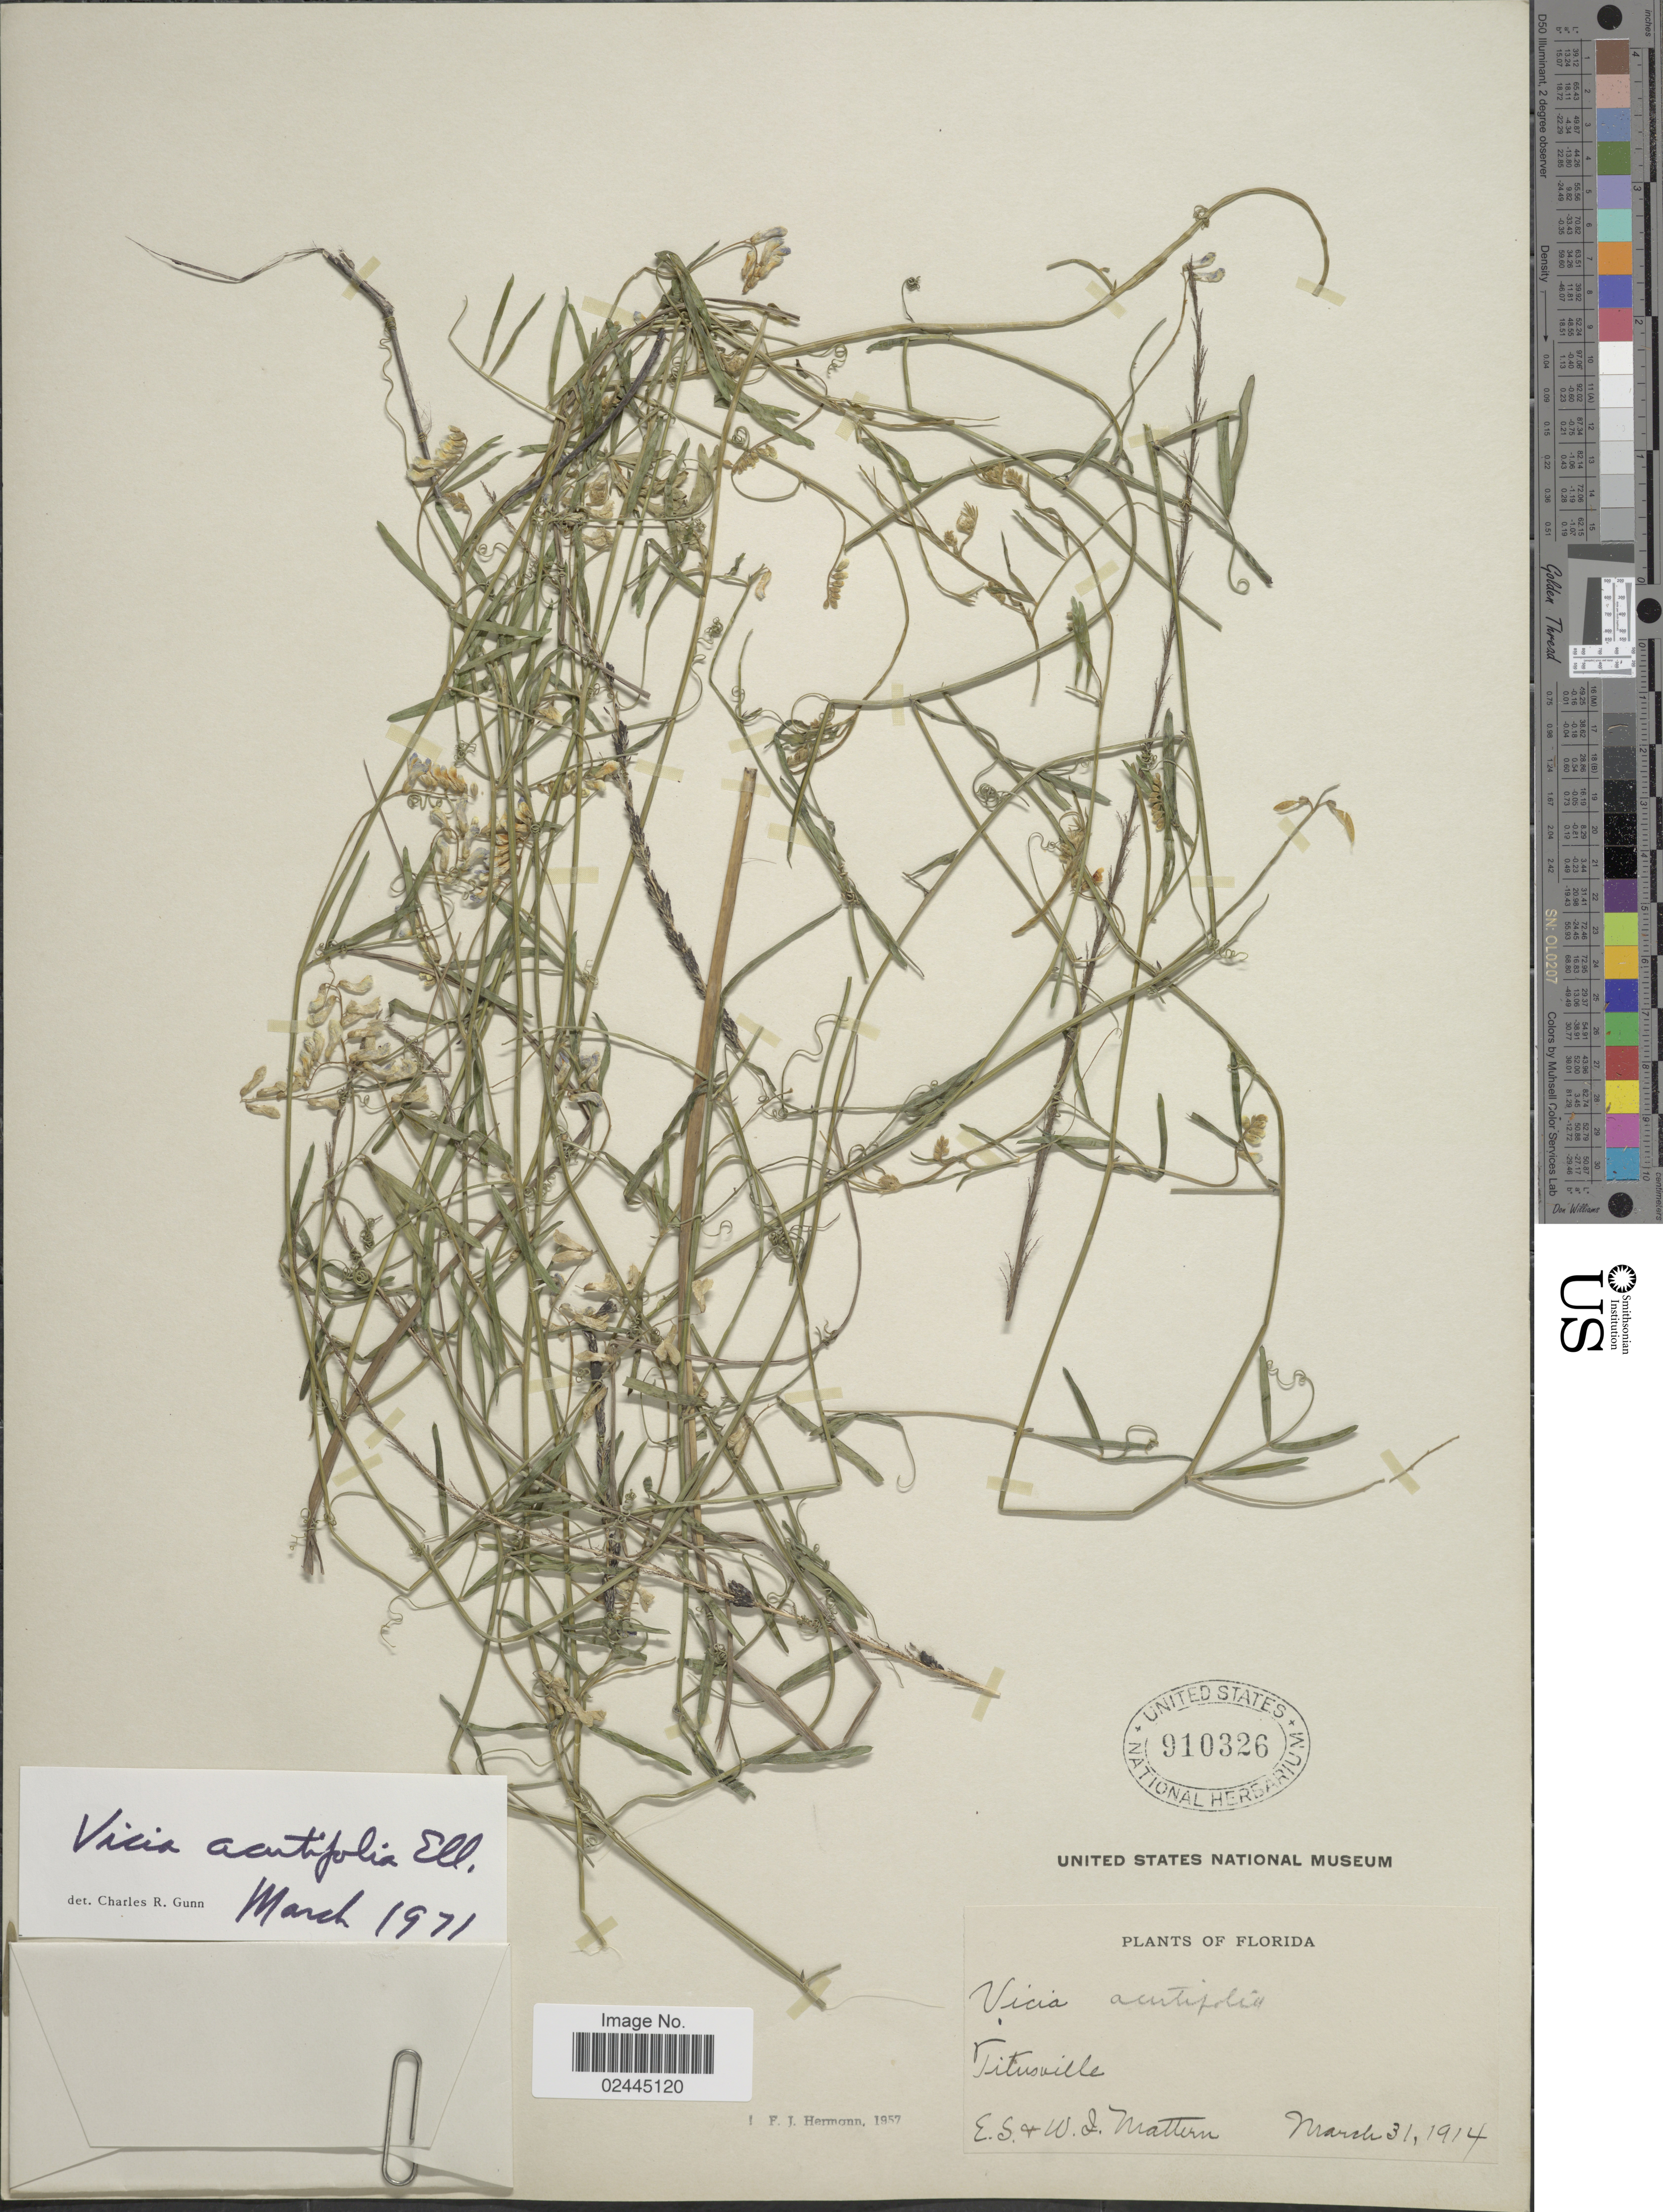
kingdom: Plantae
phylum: Tracheophyta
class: Magnoliopsida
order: Fabales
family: Fabaceae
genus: Vicia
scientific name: Vicia acutifolia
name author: Elliott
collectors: E. Mattern & W. Mattern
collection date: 1914-03-31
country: United States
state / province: Florida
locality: Titusville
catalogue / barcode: US 910326